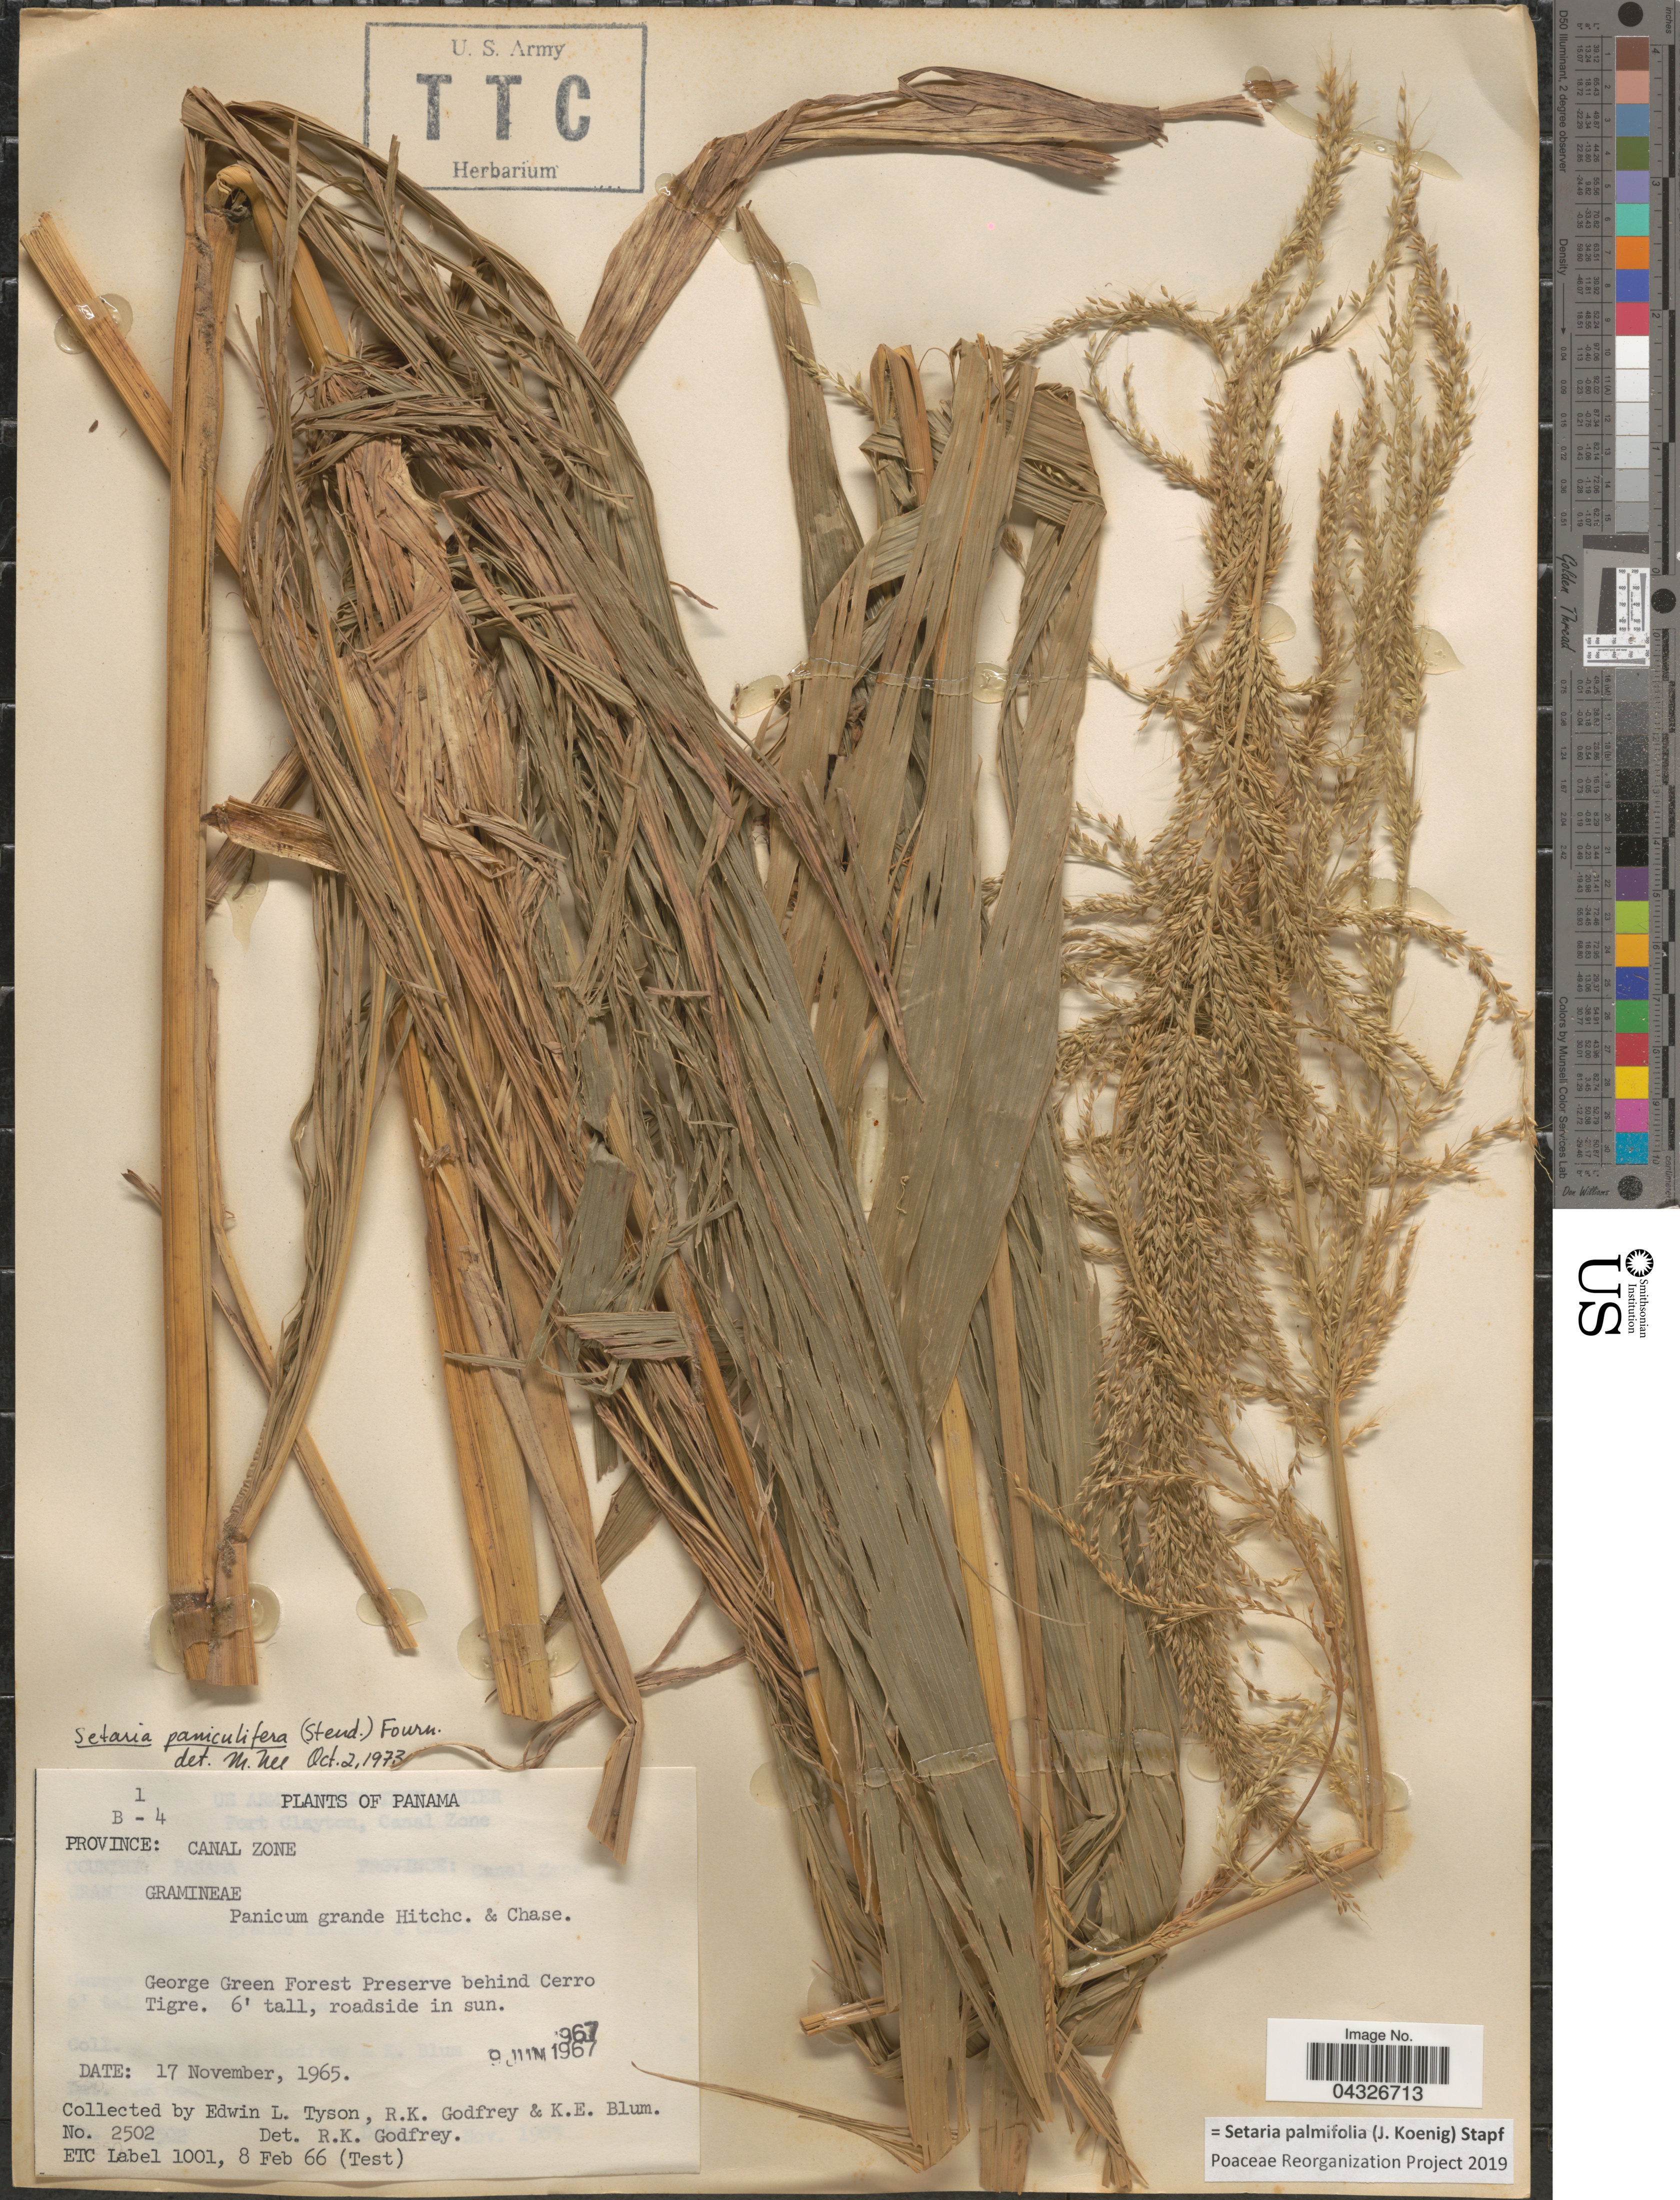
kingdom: Plantae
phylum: Tracheophyta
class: Liliopsida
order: Poales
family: Poaceae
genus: Setaria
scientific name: Setaria palmifolia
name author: (J. Koenig) Stapf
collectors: E. L. Tyson, R. K. Godfrey & K. E. Blum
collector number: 2502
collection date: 1965-11-17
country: Panama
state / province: Colón / Panamá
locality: Province: Canal Zone. George Green Forest Preserve behind Cerro Tigre.